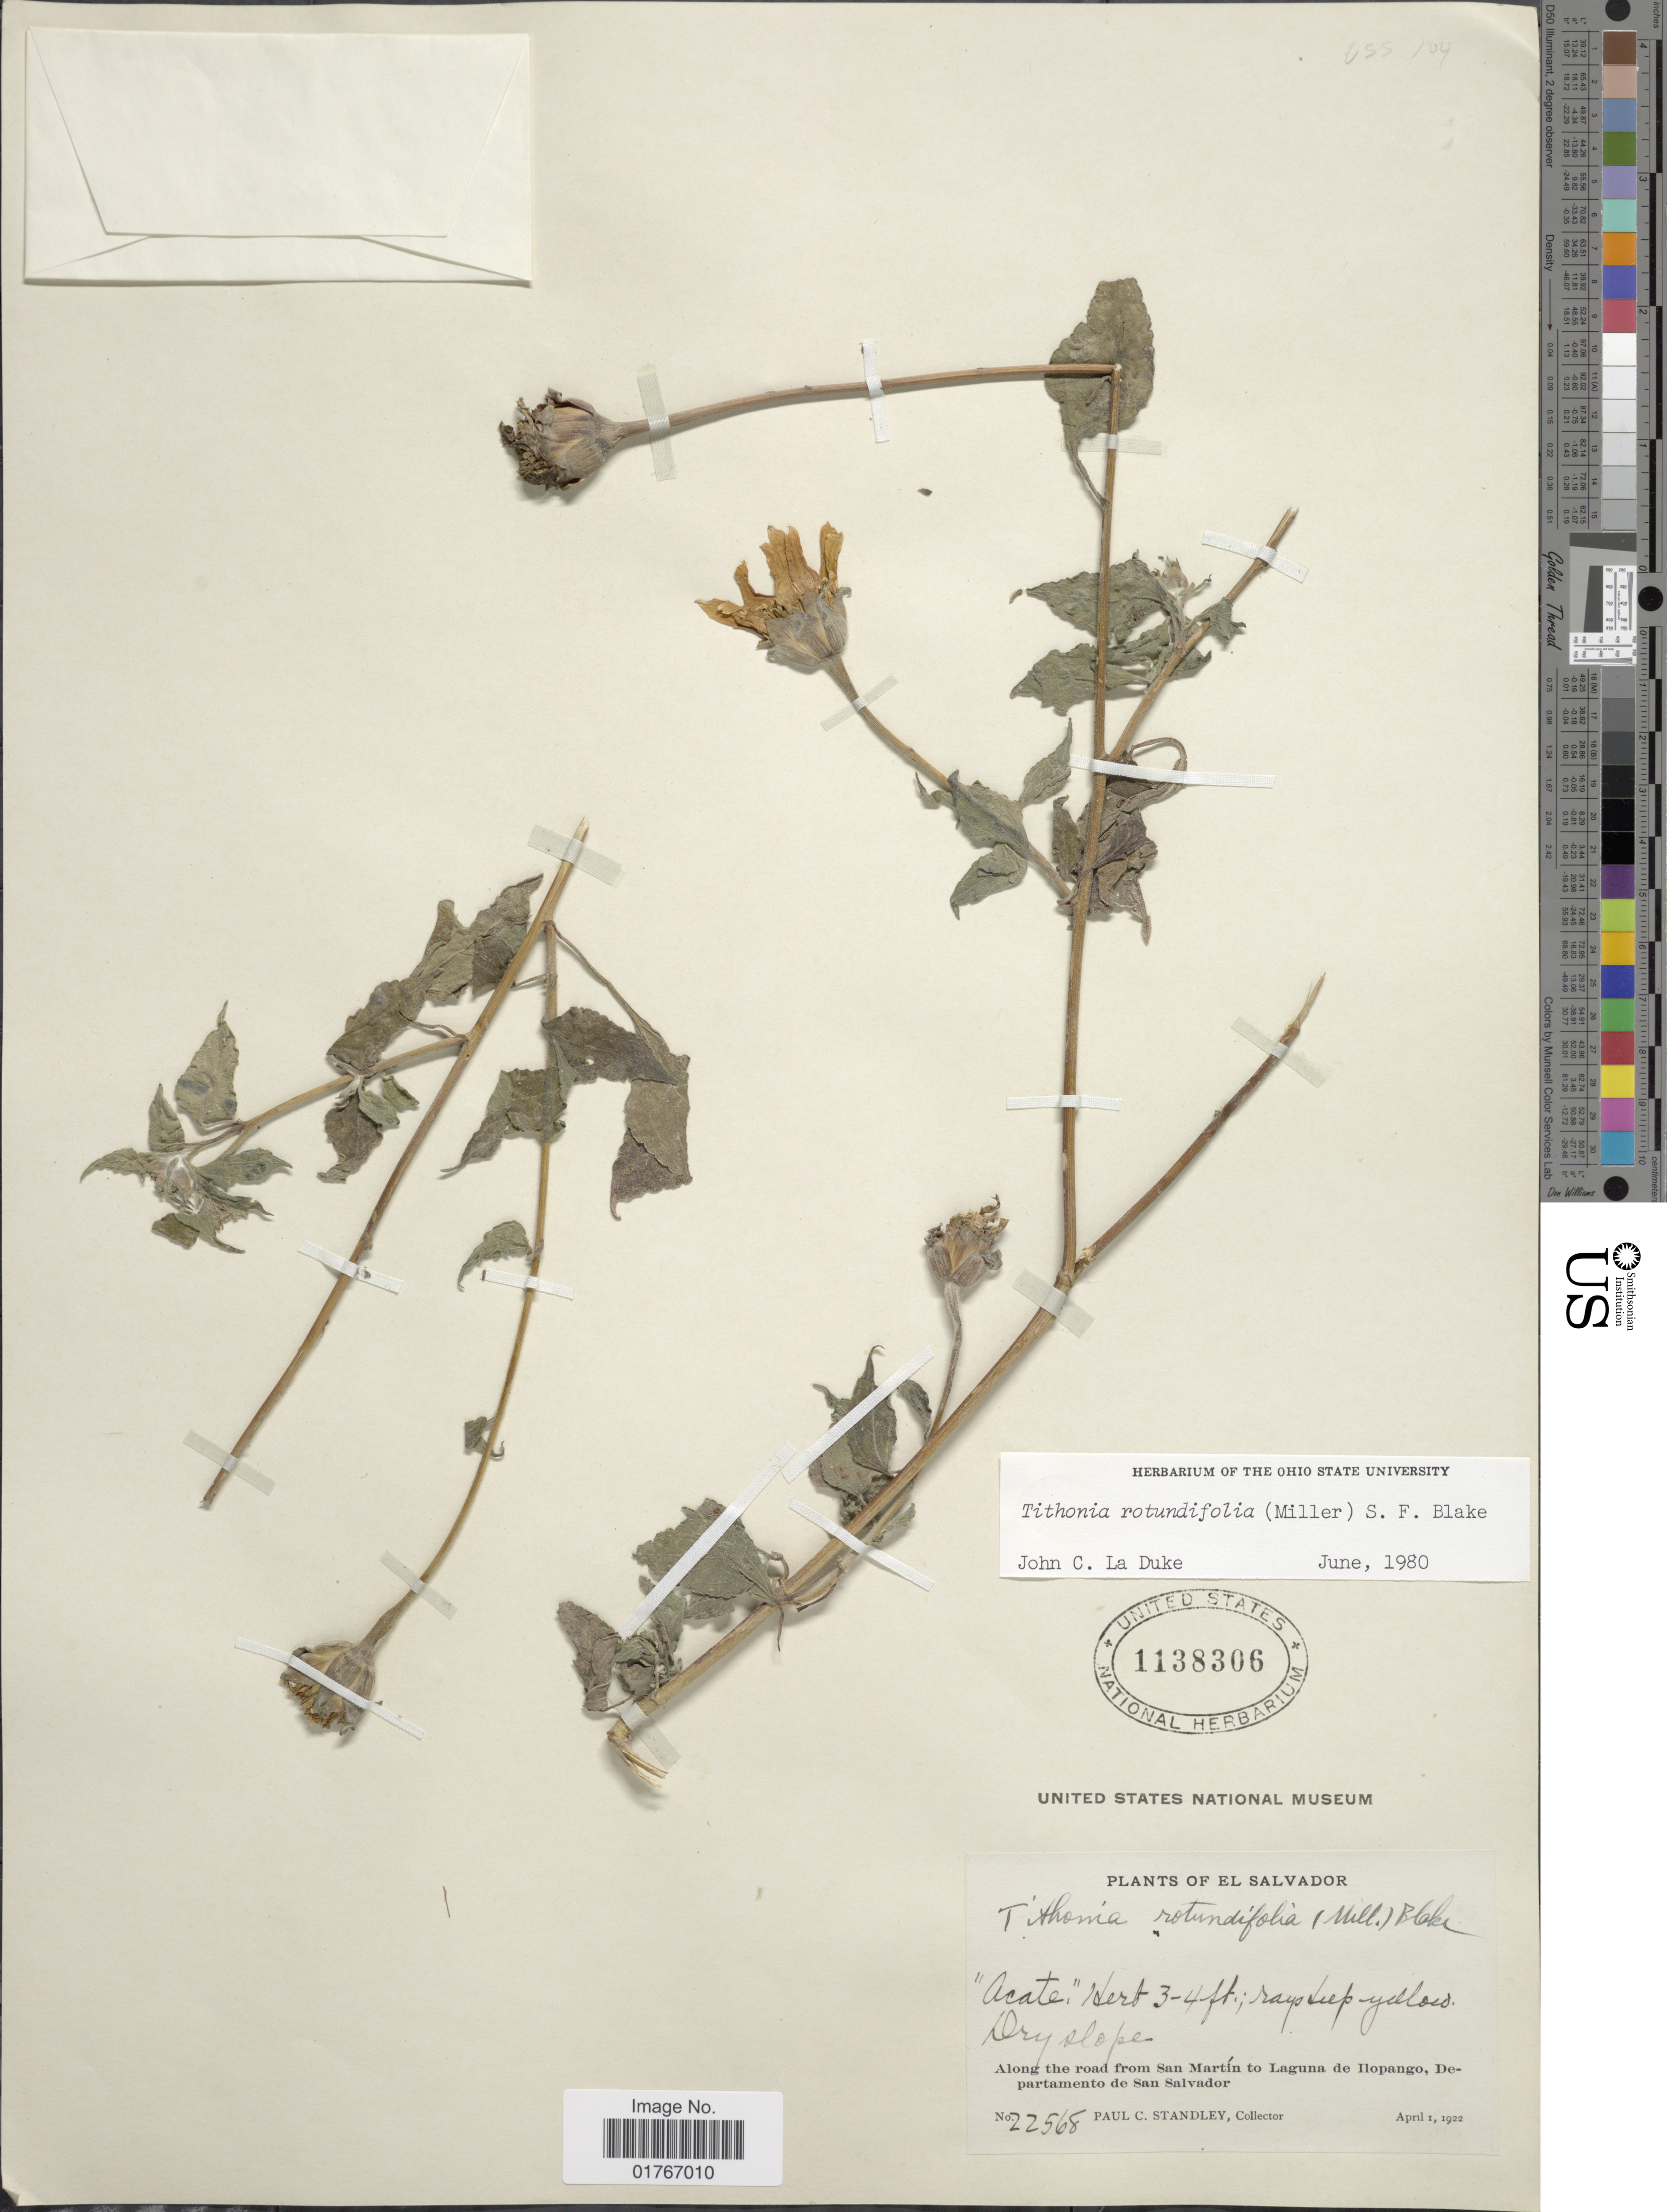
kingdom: Plantae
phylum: Tracheophyta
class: Magnoliopsida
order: Asterales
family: Asteraceae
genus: Tithonia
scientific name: Tithonia rotundifolia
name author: (Mill.) S.F. Blake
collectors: P. C. Standley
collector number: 22568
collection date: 1922-04-01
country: El Salvador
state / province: San Salvador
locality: Dry slope, along the road from San Martín to Laguna de Ilopango, Departamento de San Salvador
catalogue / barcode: US 1138306